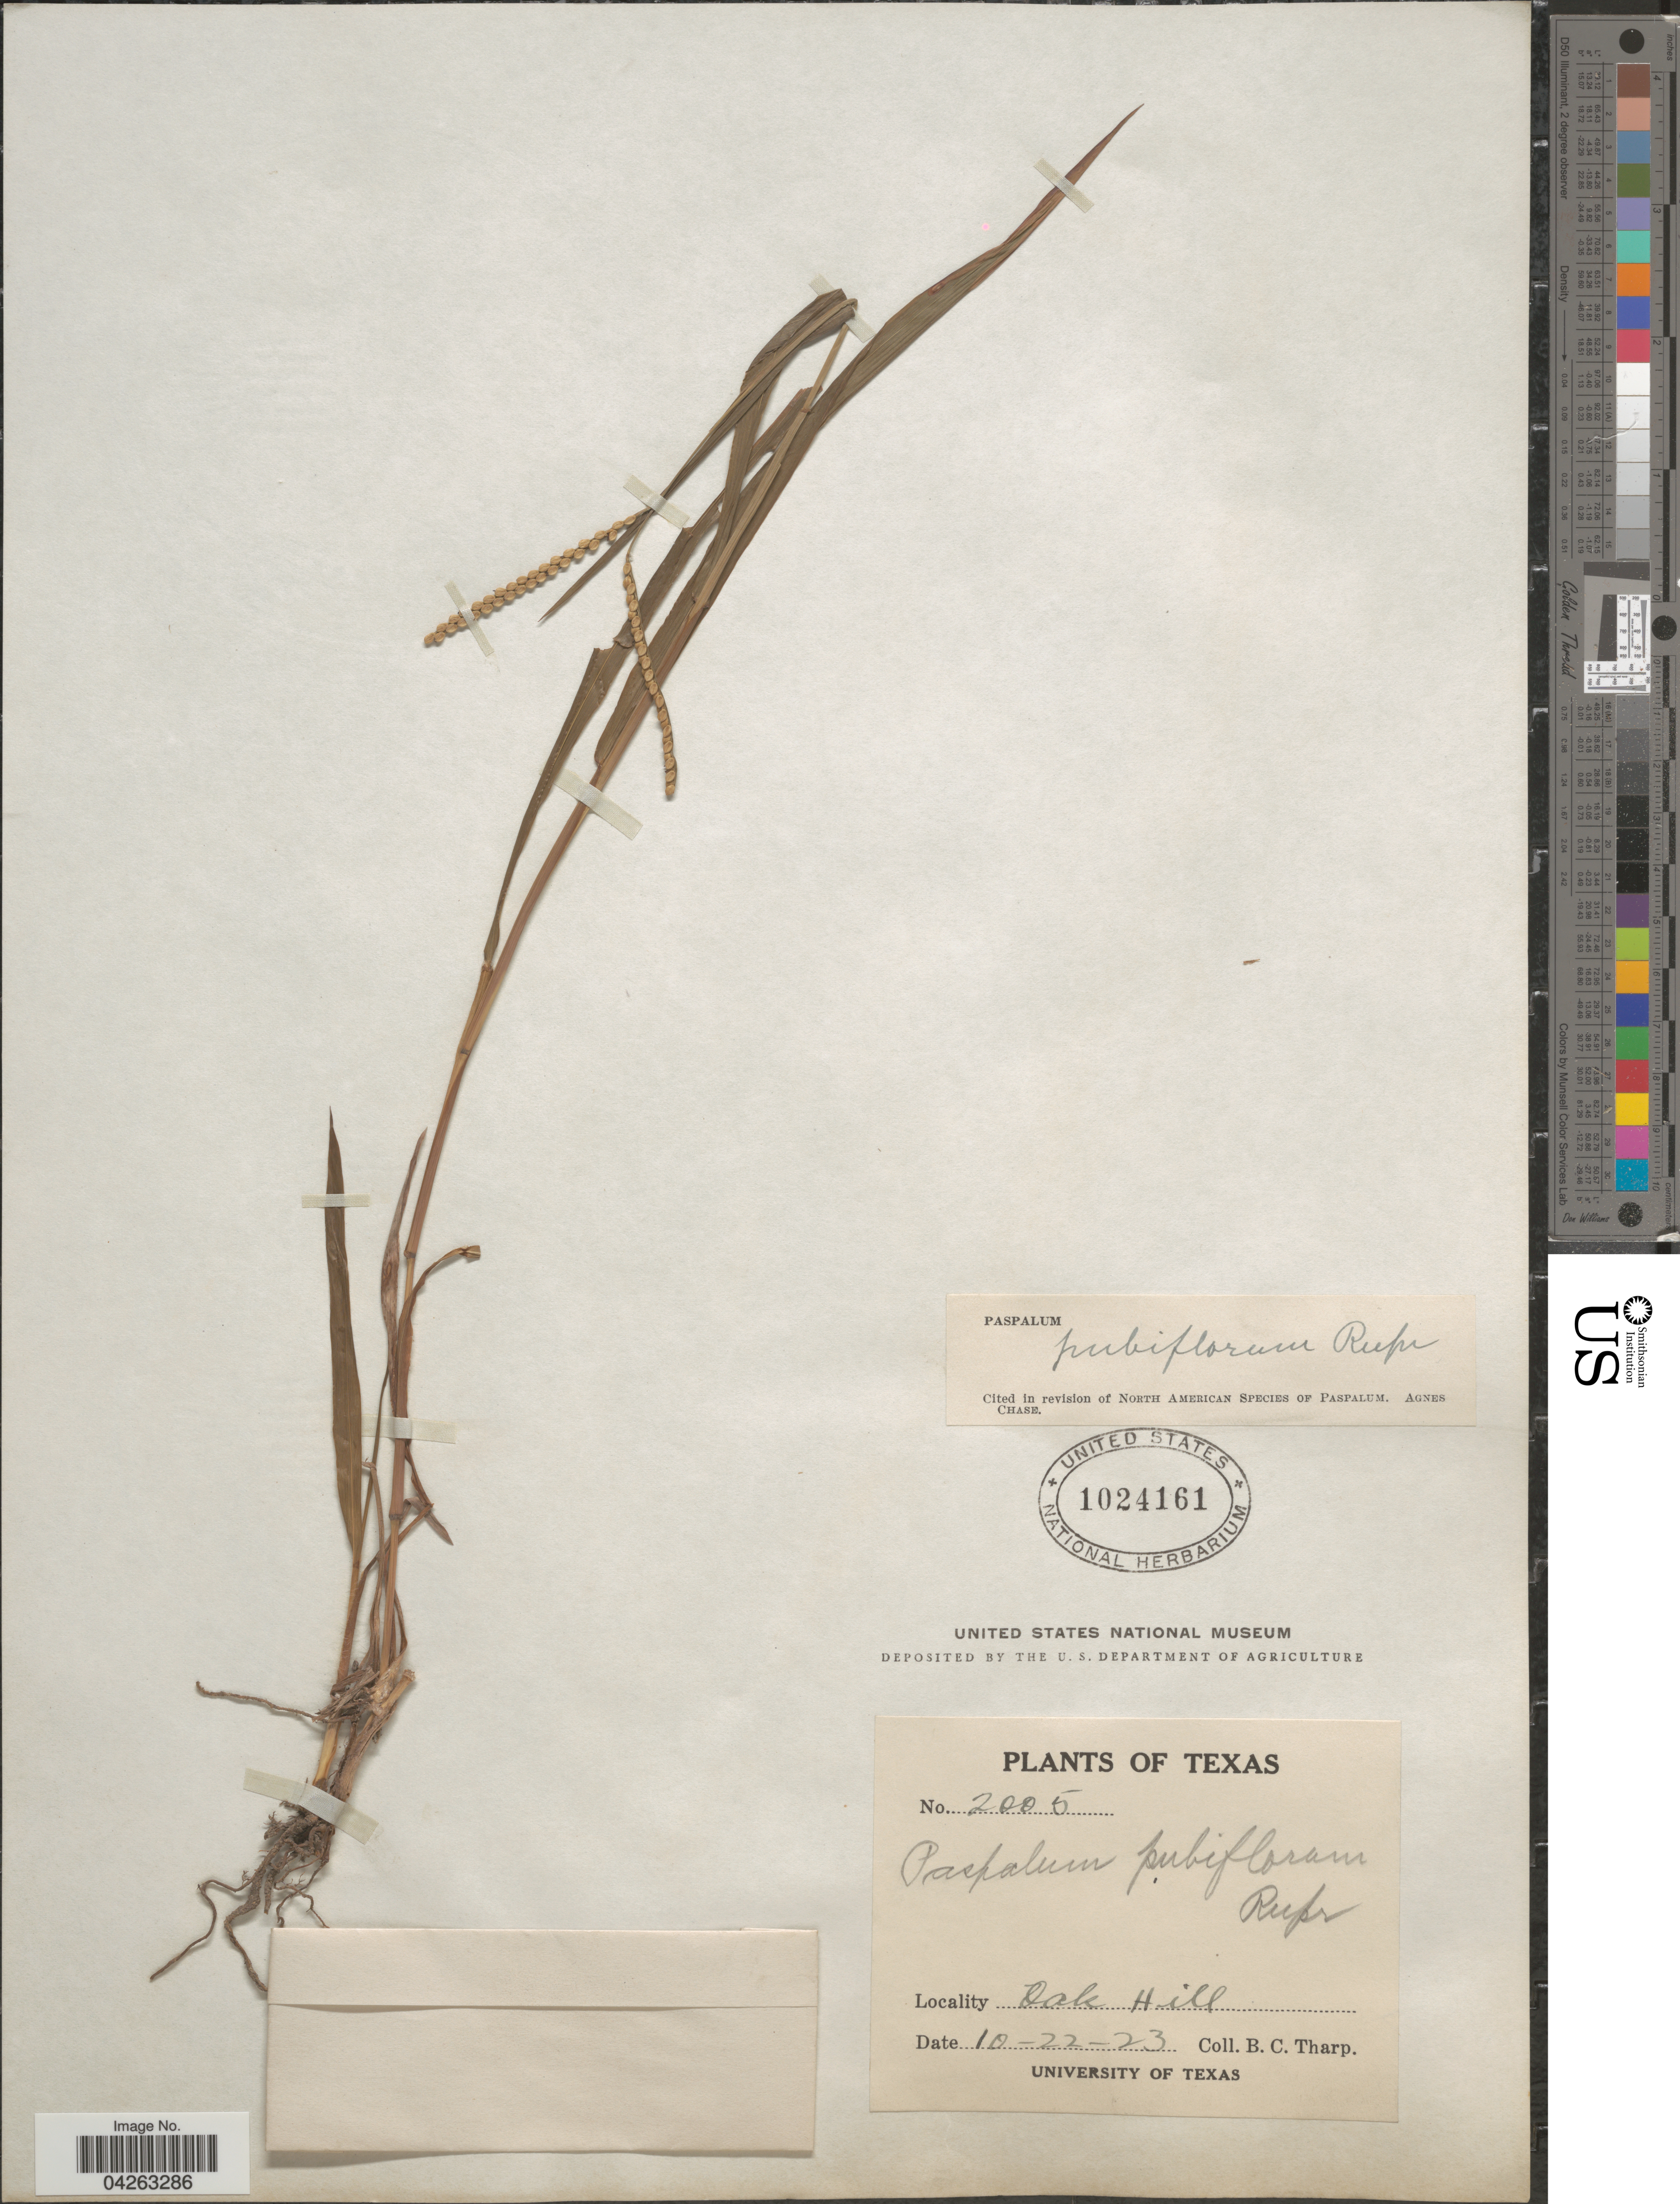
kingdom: Plantae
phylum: Tracheophyta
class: Liliopsida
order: Poales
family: Poaceae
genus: Paspalum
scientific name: Paspalum pubiflorum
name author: Rupr. ex E. Fourn.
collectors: B. C. Tharp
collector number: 2005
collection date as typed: Transcribed d/m/y: 22/10/23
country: United States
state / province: Texas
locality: Oak Hill.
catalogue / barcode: US 1024161